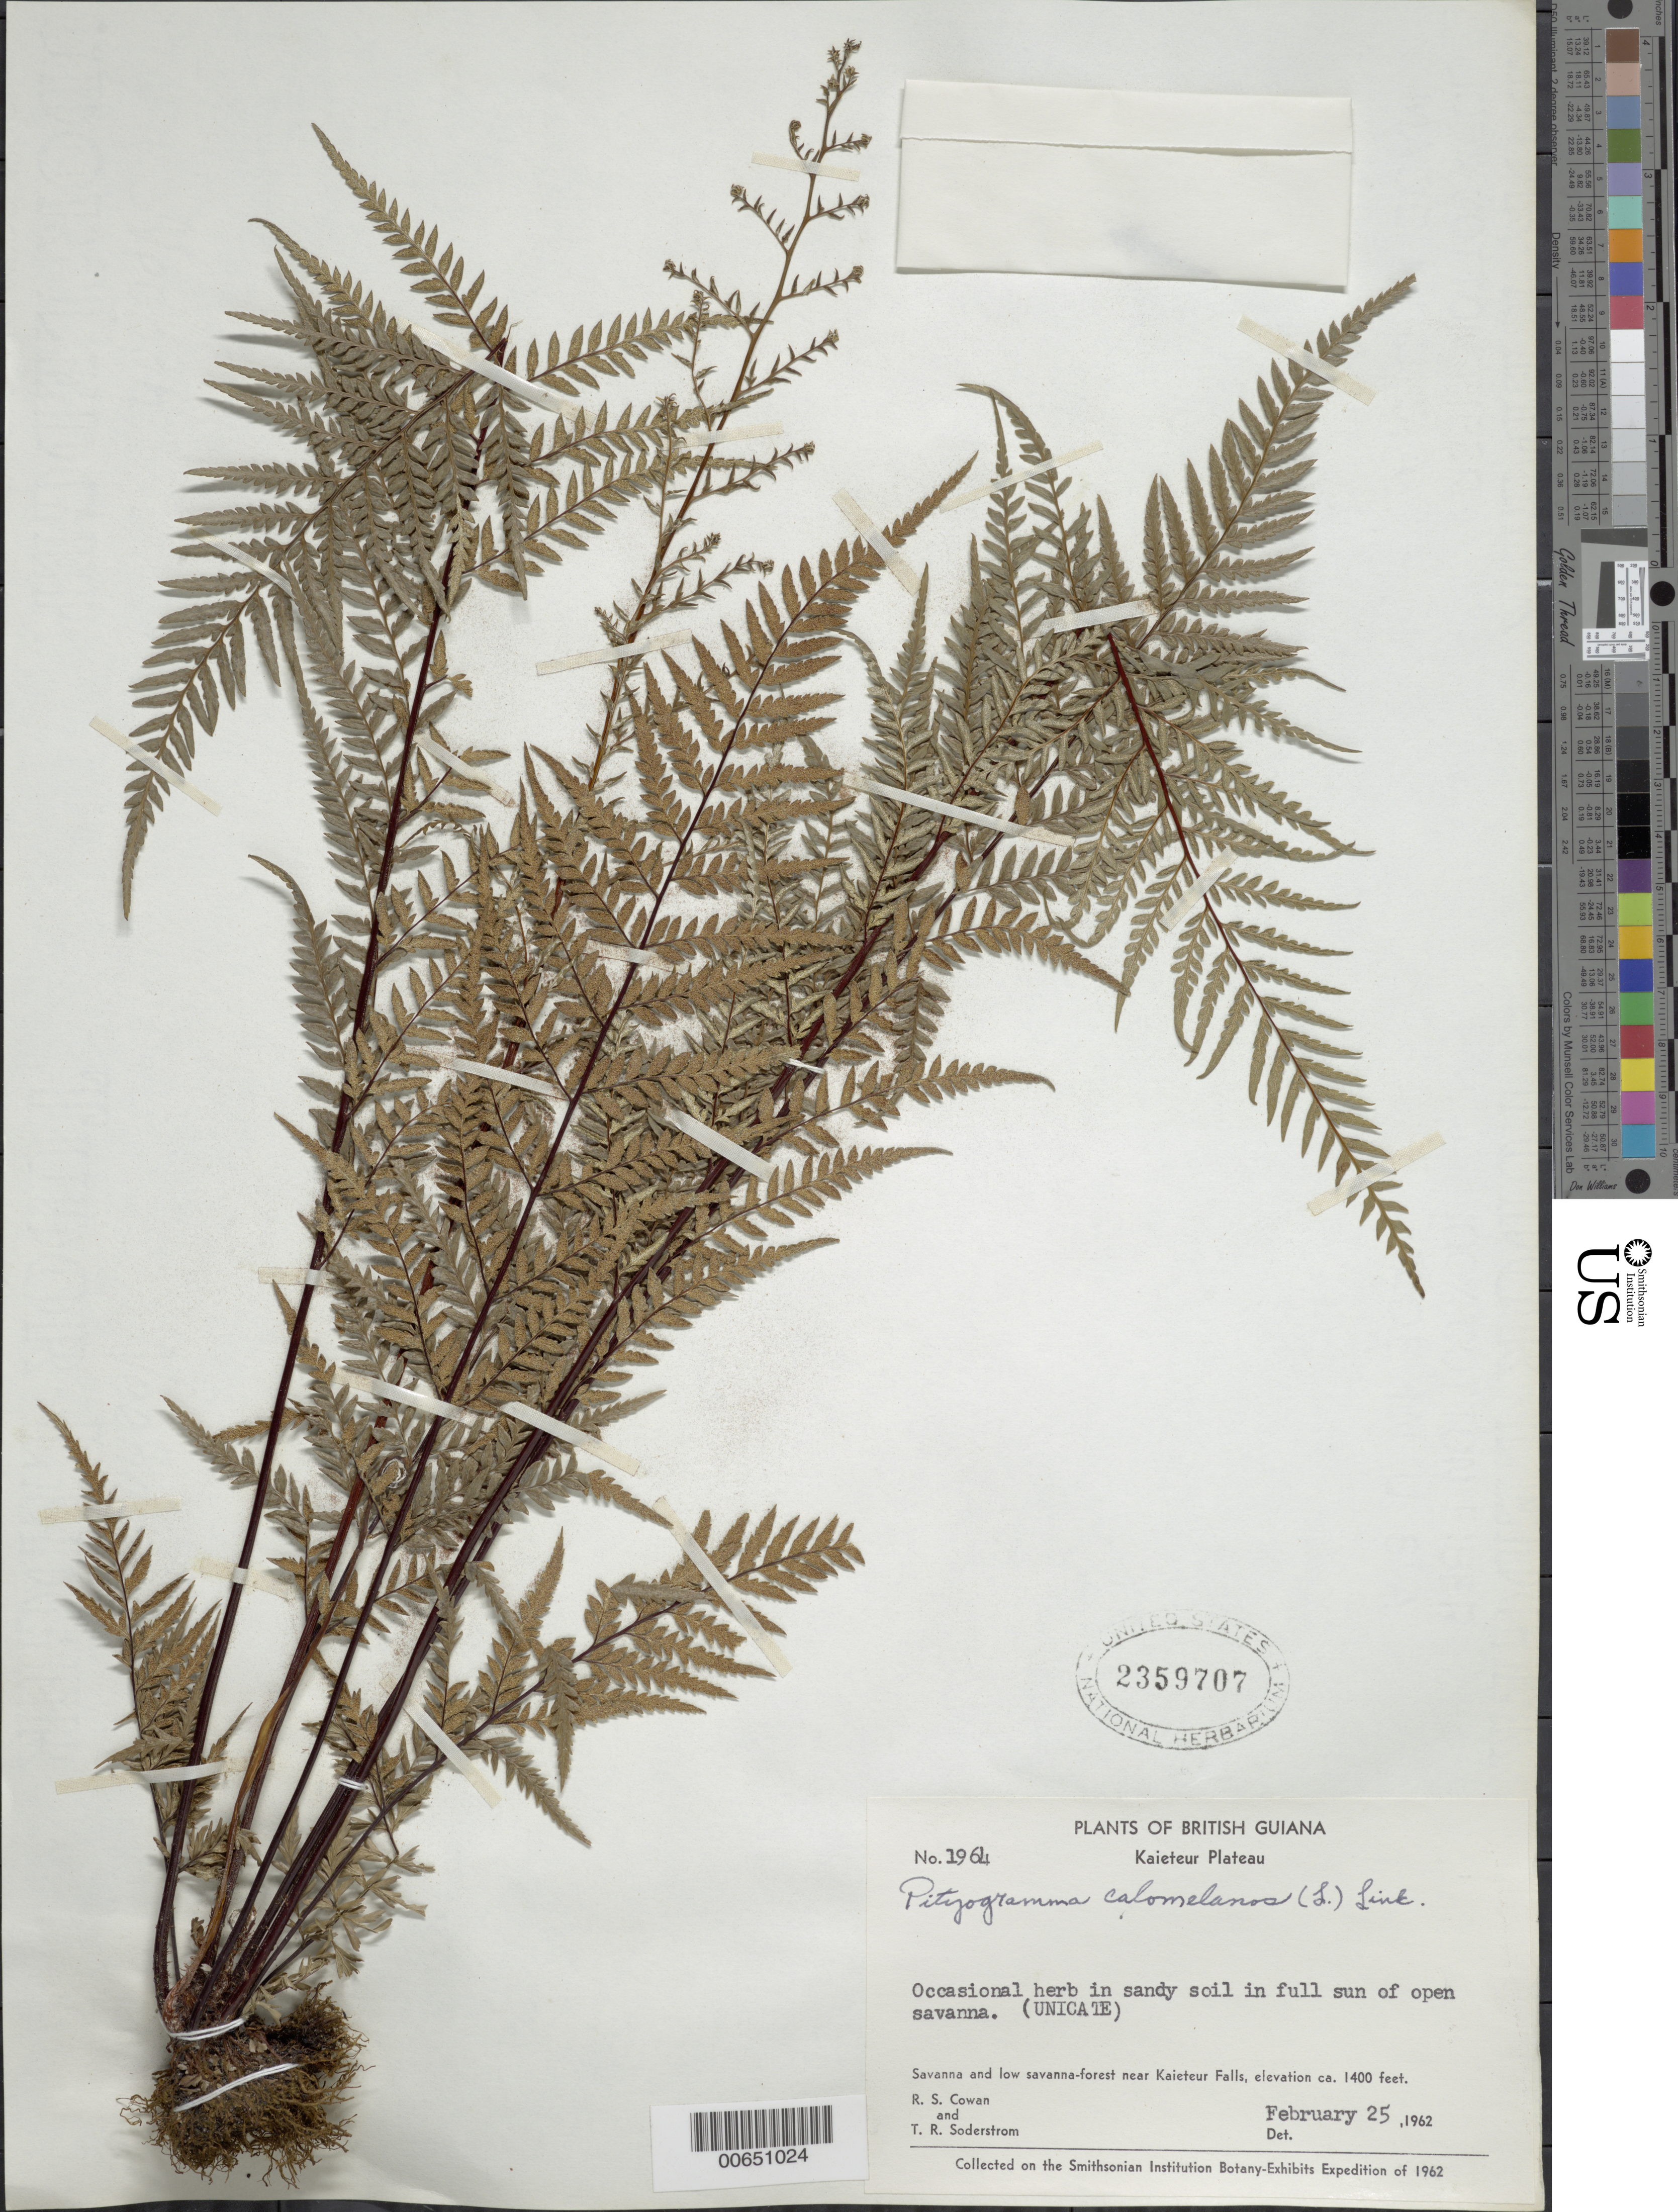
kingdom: Plantae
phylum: Tracheophyta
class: Polypodiopsida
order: Polypodiales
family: Pteridaceae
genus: Pityrogramma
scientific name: Pityrogramma calomelanos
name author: (L.) Link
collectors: R. S. Cowan & T. R. Soderstrom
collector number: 1964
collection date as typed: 25-Feb-62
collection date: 1962-02-25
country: Guyana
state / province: Potaro-Siparuni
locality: Kaieteur Plateau, near Kaieteur Falls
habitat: Savanna and low savanna forest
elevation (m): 427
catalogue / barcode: US 2359707